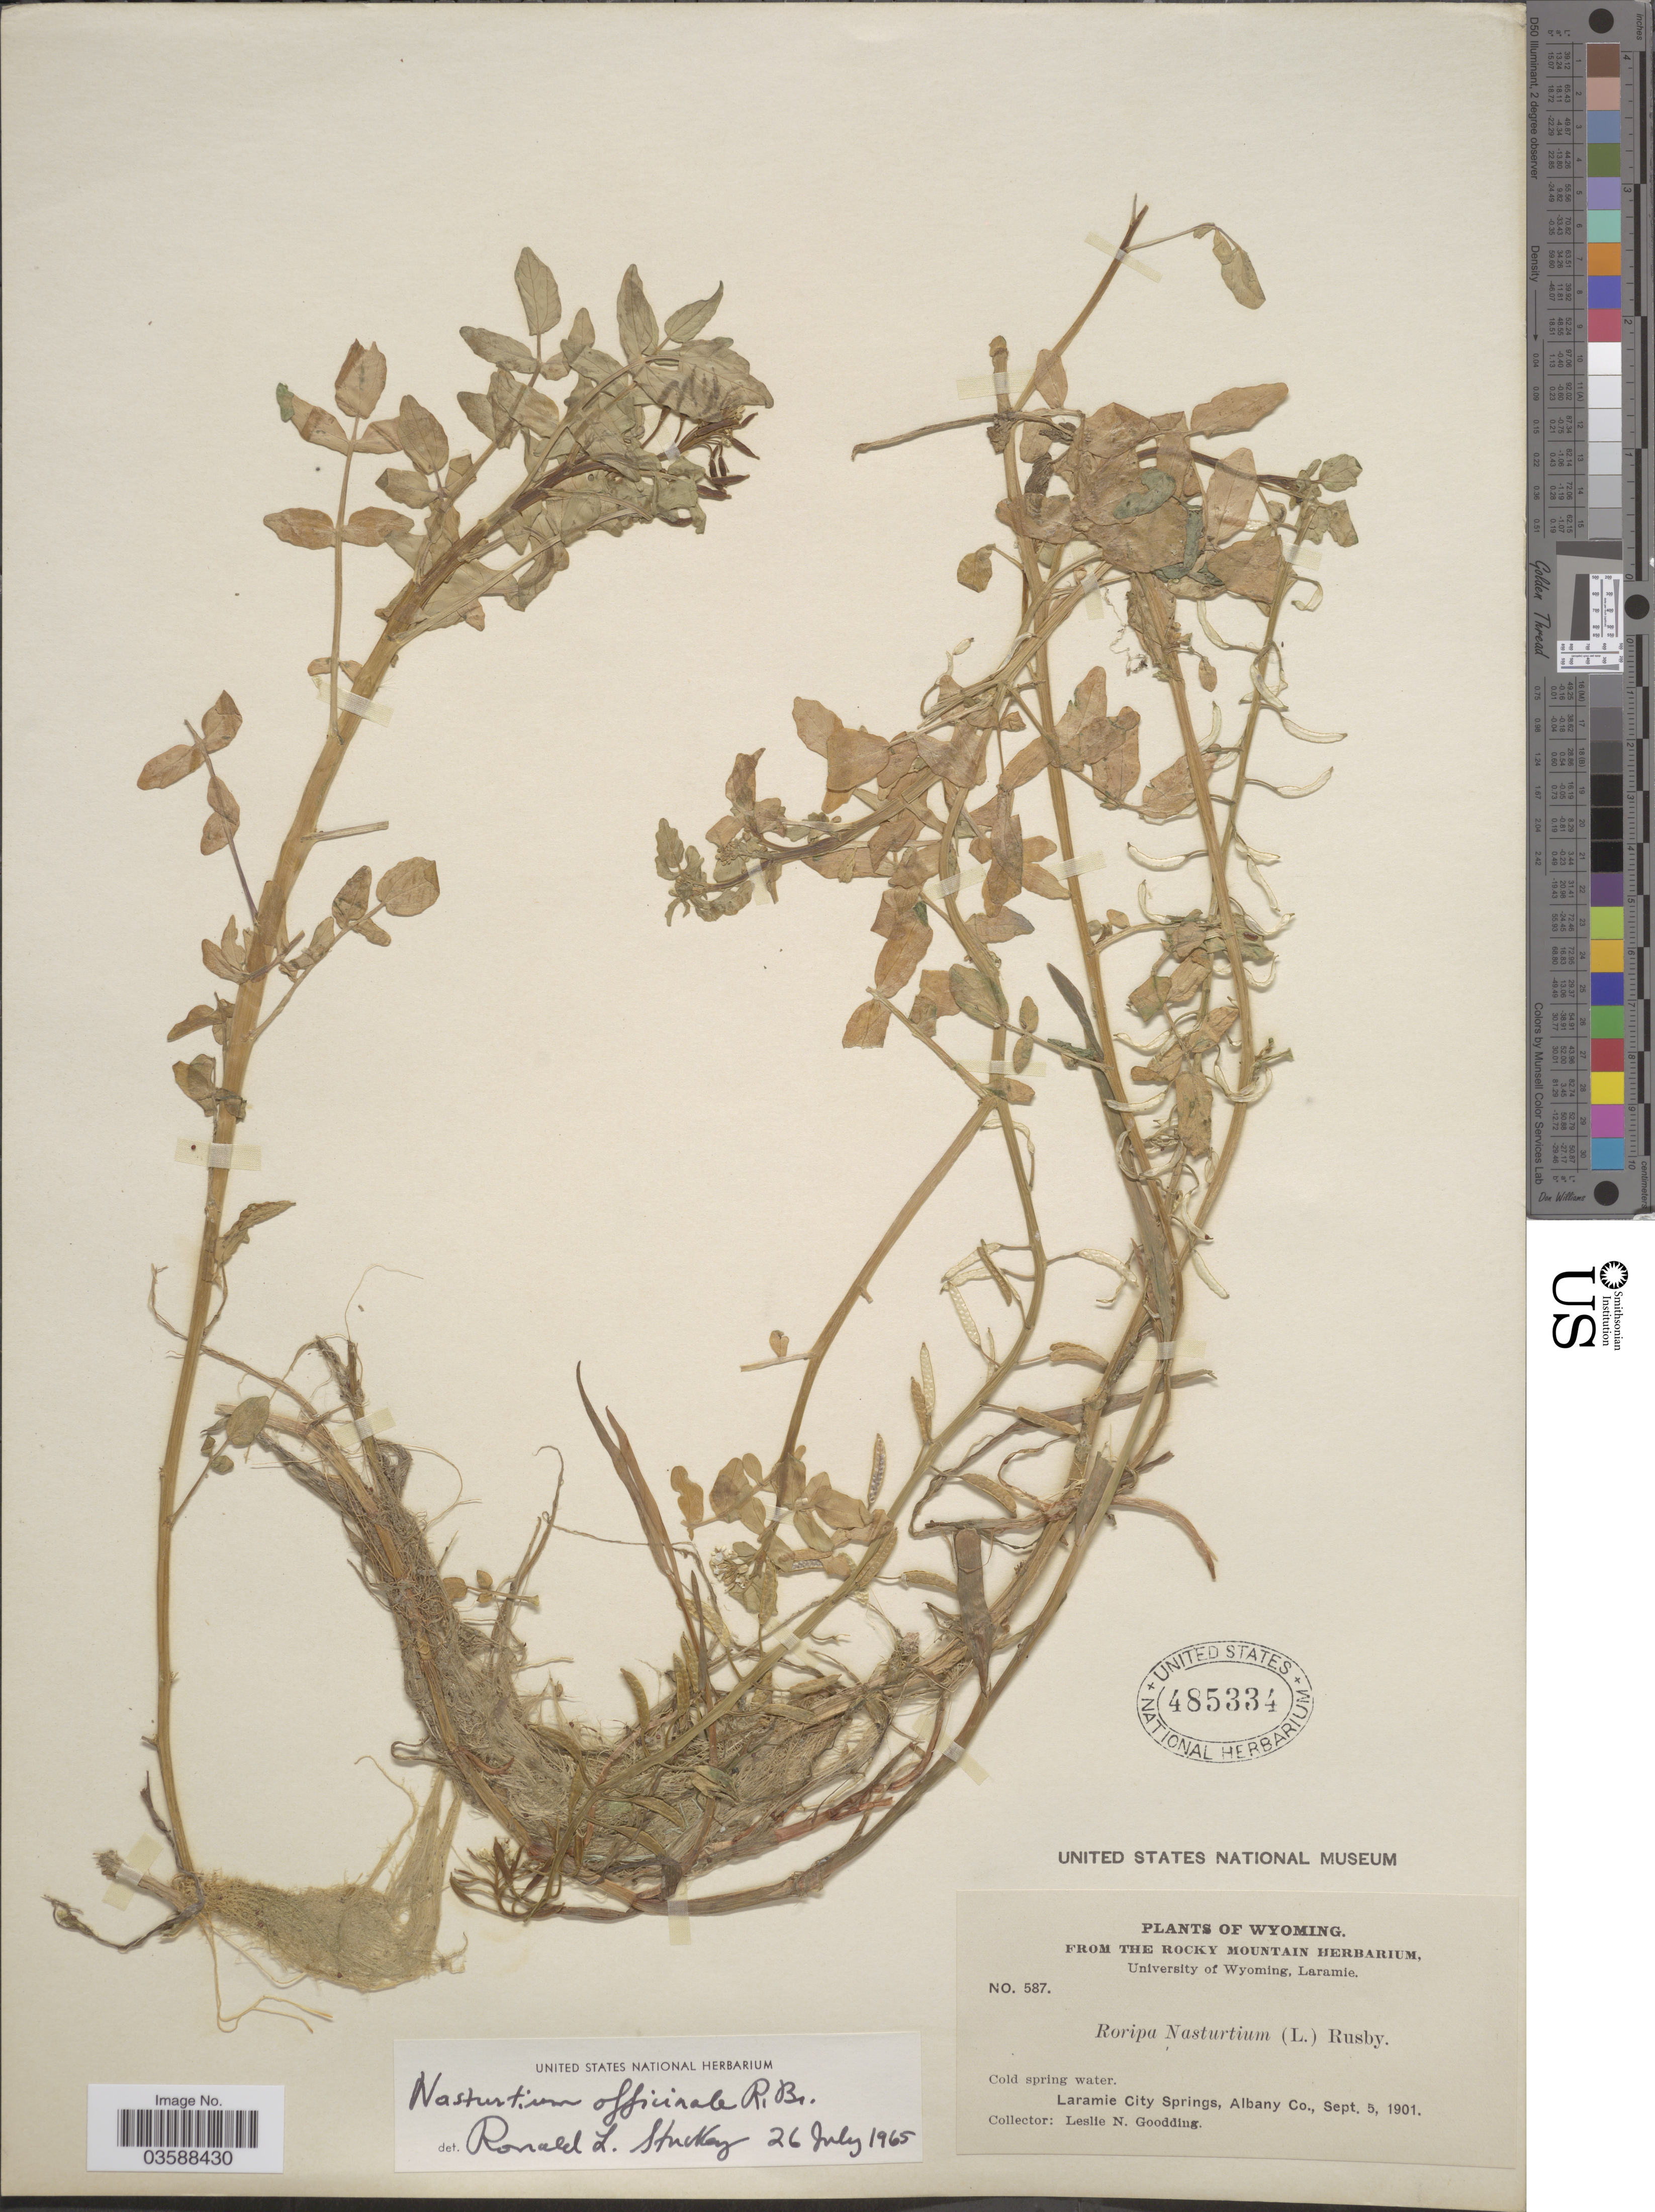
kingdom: Plantae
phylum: Tracheophyta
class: Magnoliopsida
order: Brassicales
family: Brassicaceae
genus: Nasturtium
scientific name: Nasturtium officinale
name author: R. Br.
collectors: L. N. Goodding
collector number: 587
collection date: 1901-09-05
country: United States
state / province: Wyoming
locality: Cold spring water. Laramie City Springs, Albany Co.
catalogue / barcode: US 485334